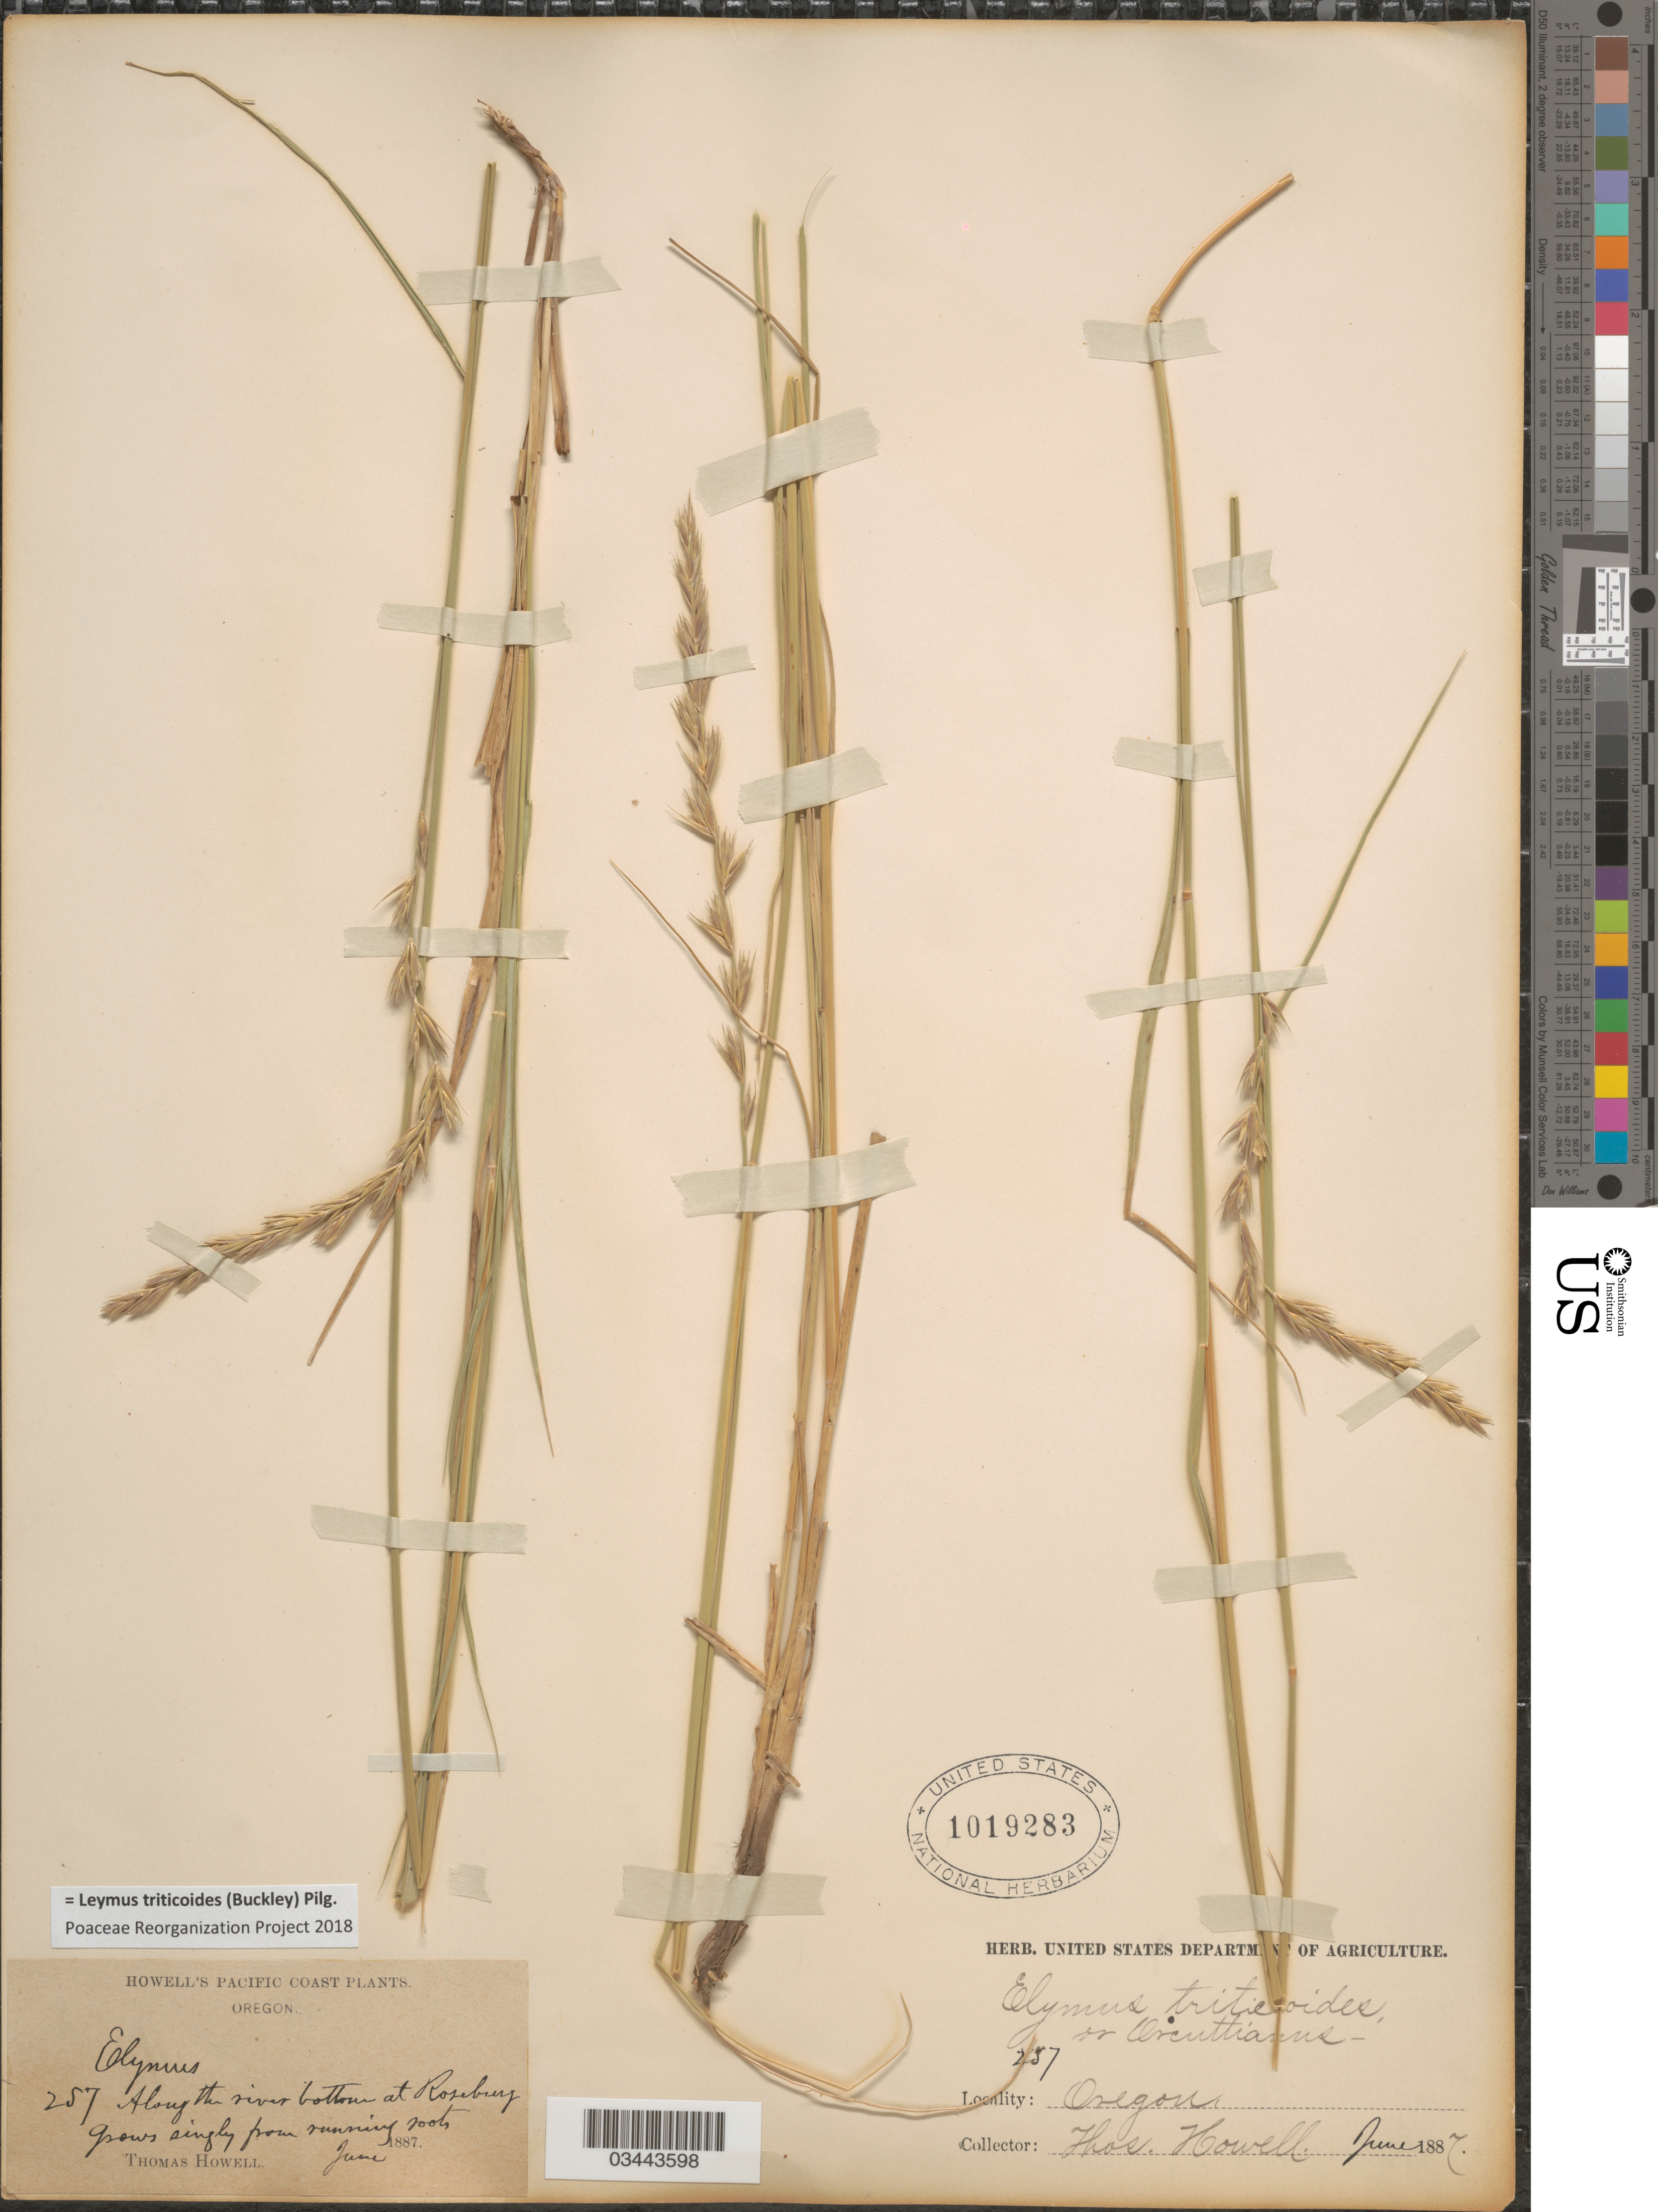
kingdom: Plantae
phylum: Tracheophyta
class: Liliopsida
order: Poales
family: Poaceae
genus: Leymus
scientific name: Leymus triticoides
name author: (Buckley) Pilg.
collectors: T. Howell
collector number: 257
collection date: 1887-06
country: United States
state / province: Oregon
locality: Pacific Coast. Along the river bottom at Roseburg.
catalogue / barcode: US 1019283